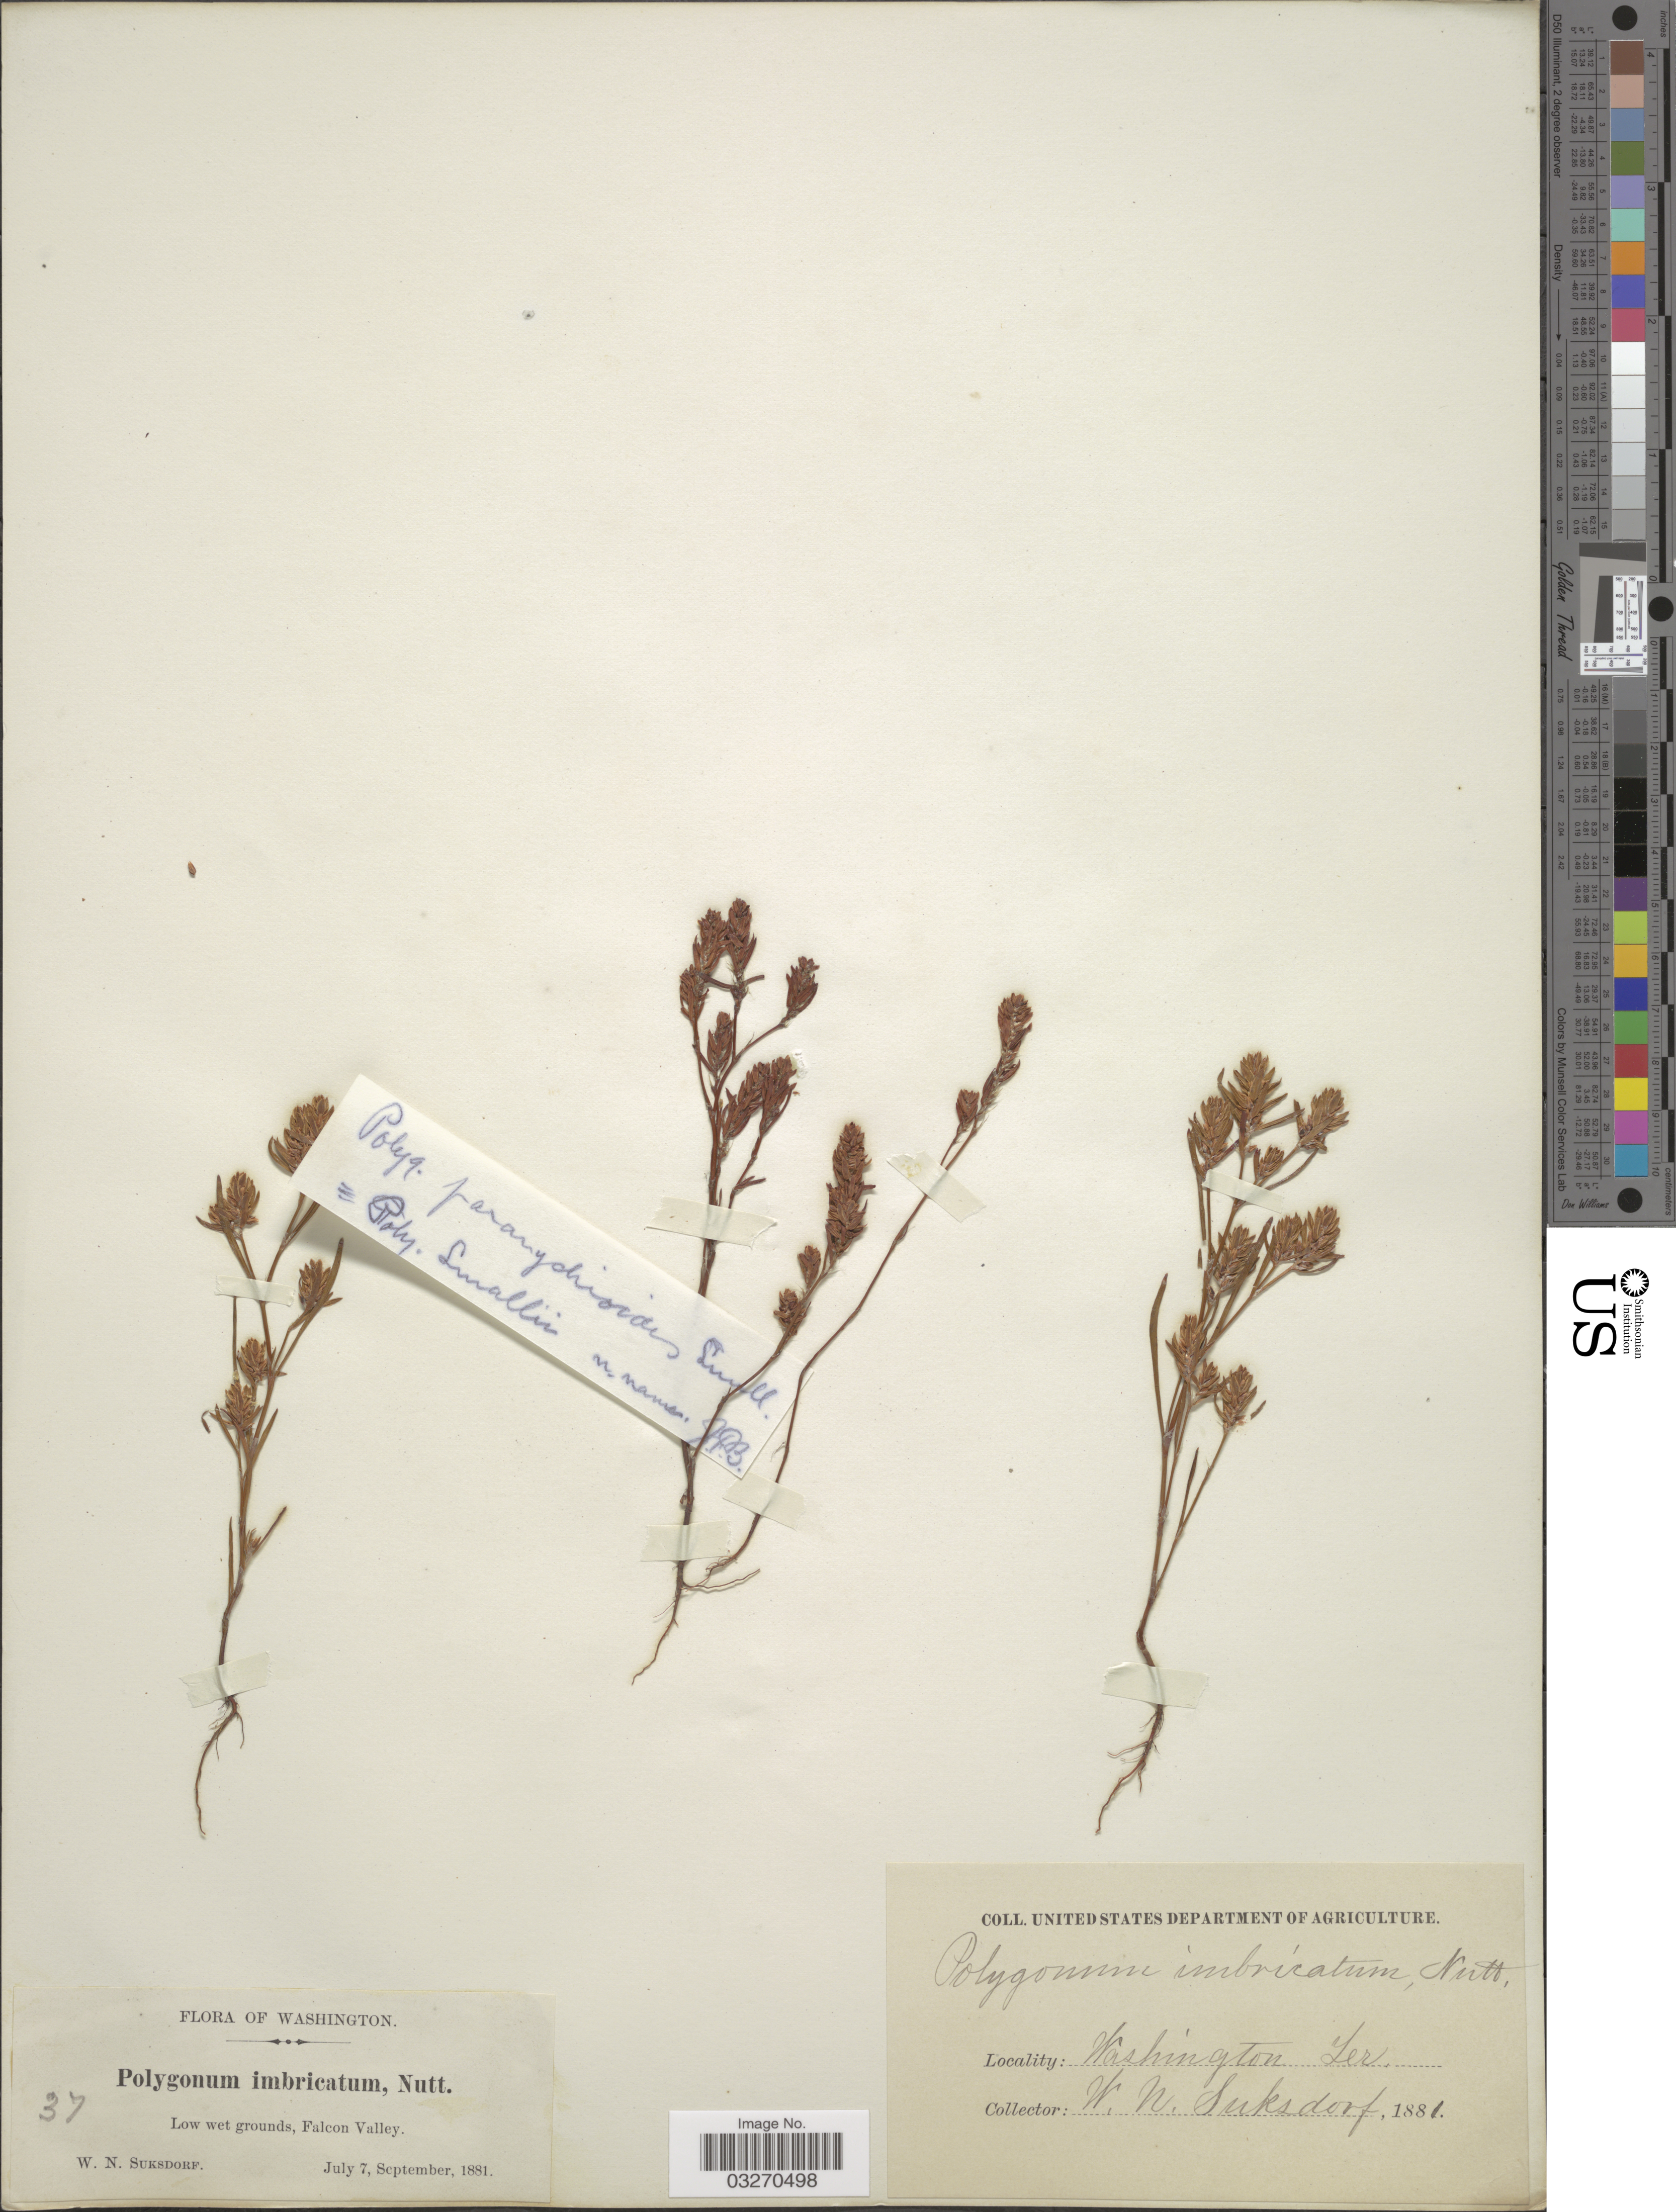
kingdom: Plantae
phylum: Tracheophyta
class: Magnoliopsida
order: Caryophyllales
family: Polygonaceae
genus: Polygonum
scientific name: Polygonum paronychia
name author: Cham. & Schltdl.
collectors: W. N. Suksdorf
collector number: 37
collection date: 1881-07-07/1881-09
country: United States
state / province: Washington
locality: Falcon Valey, Washington Ter.